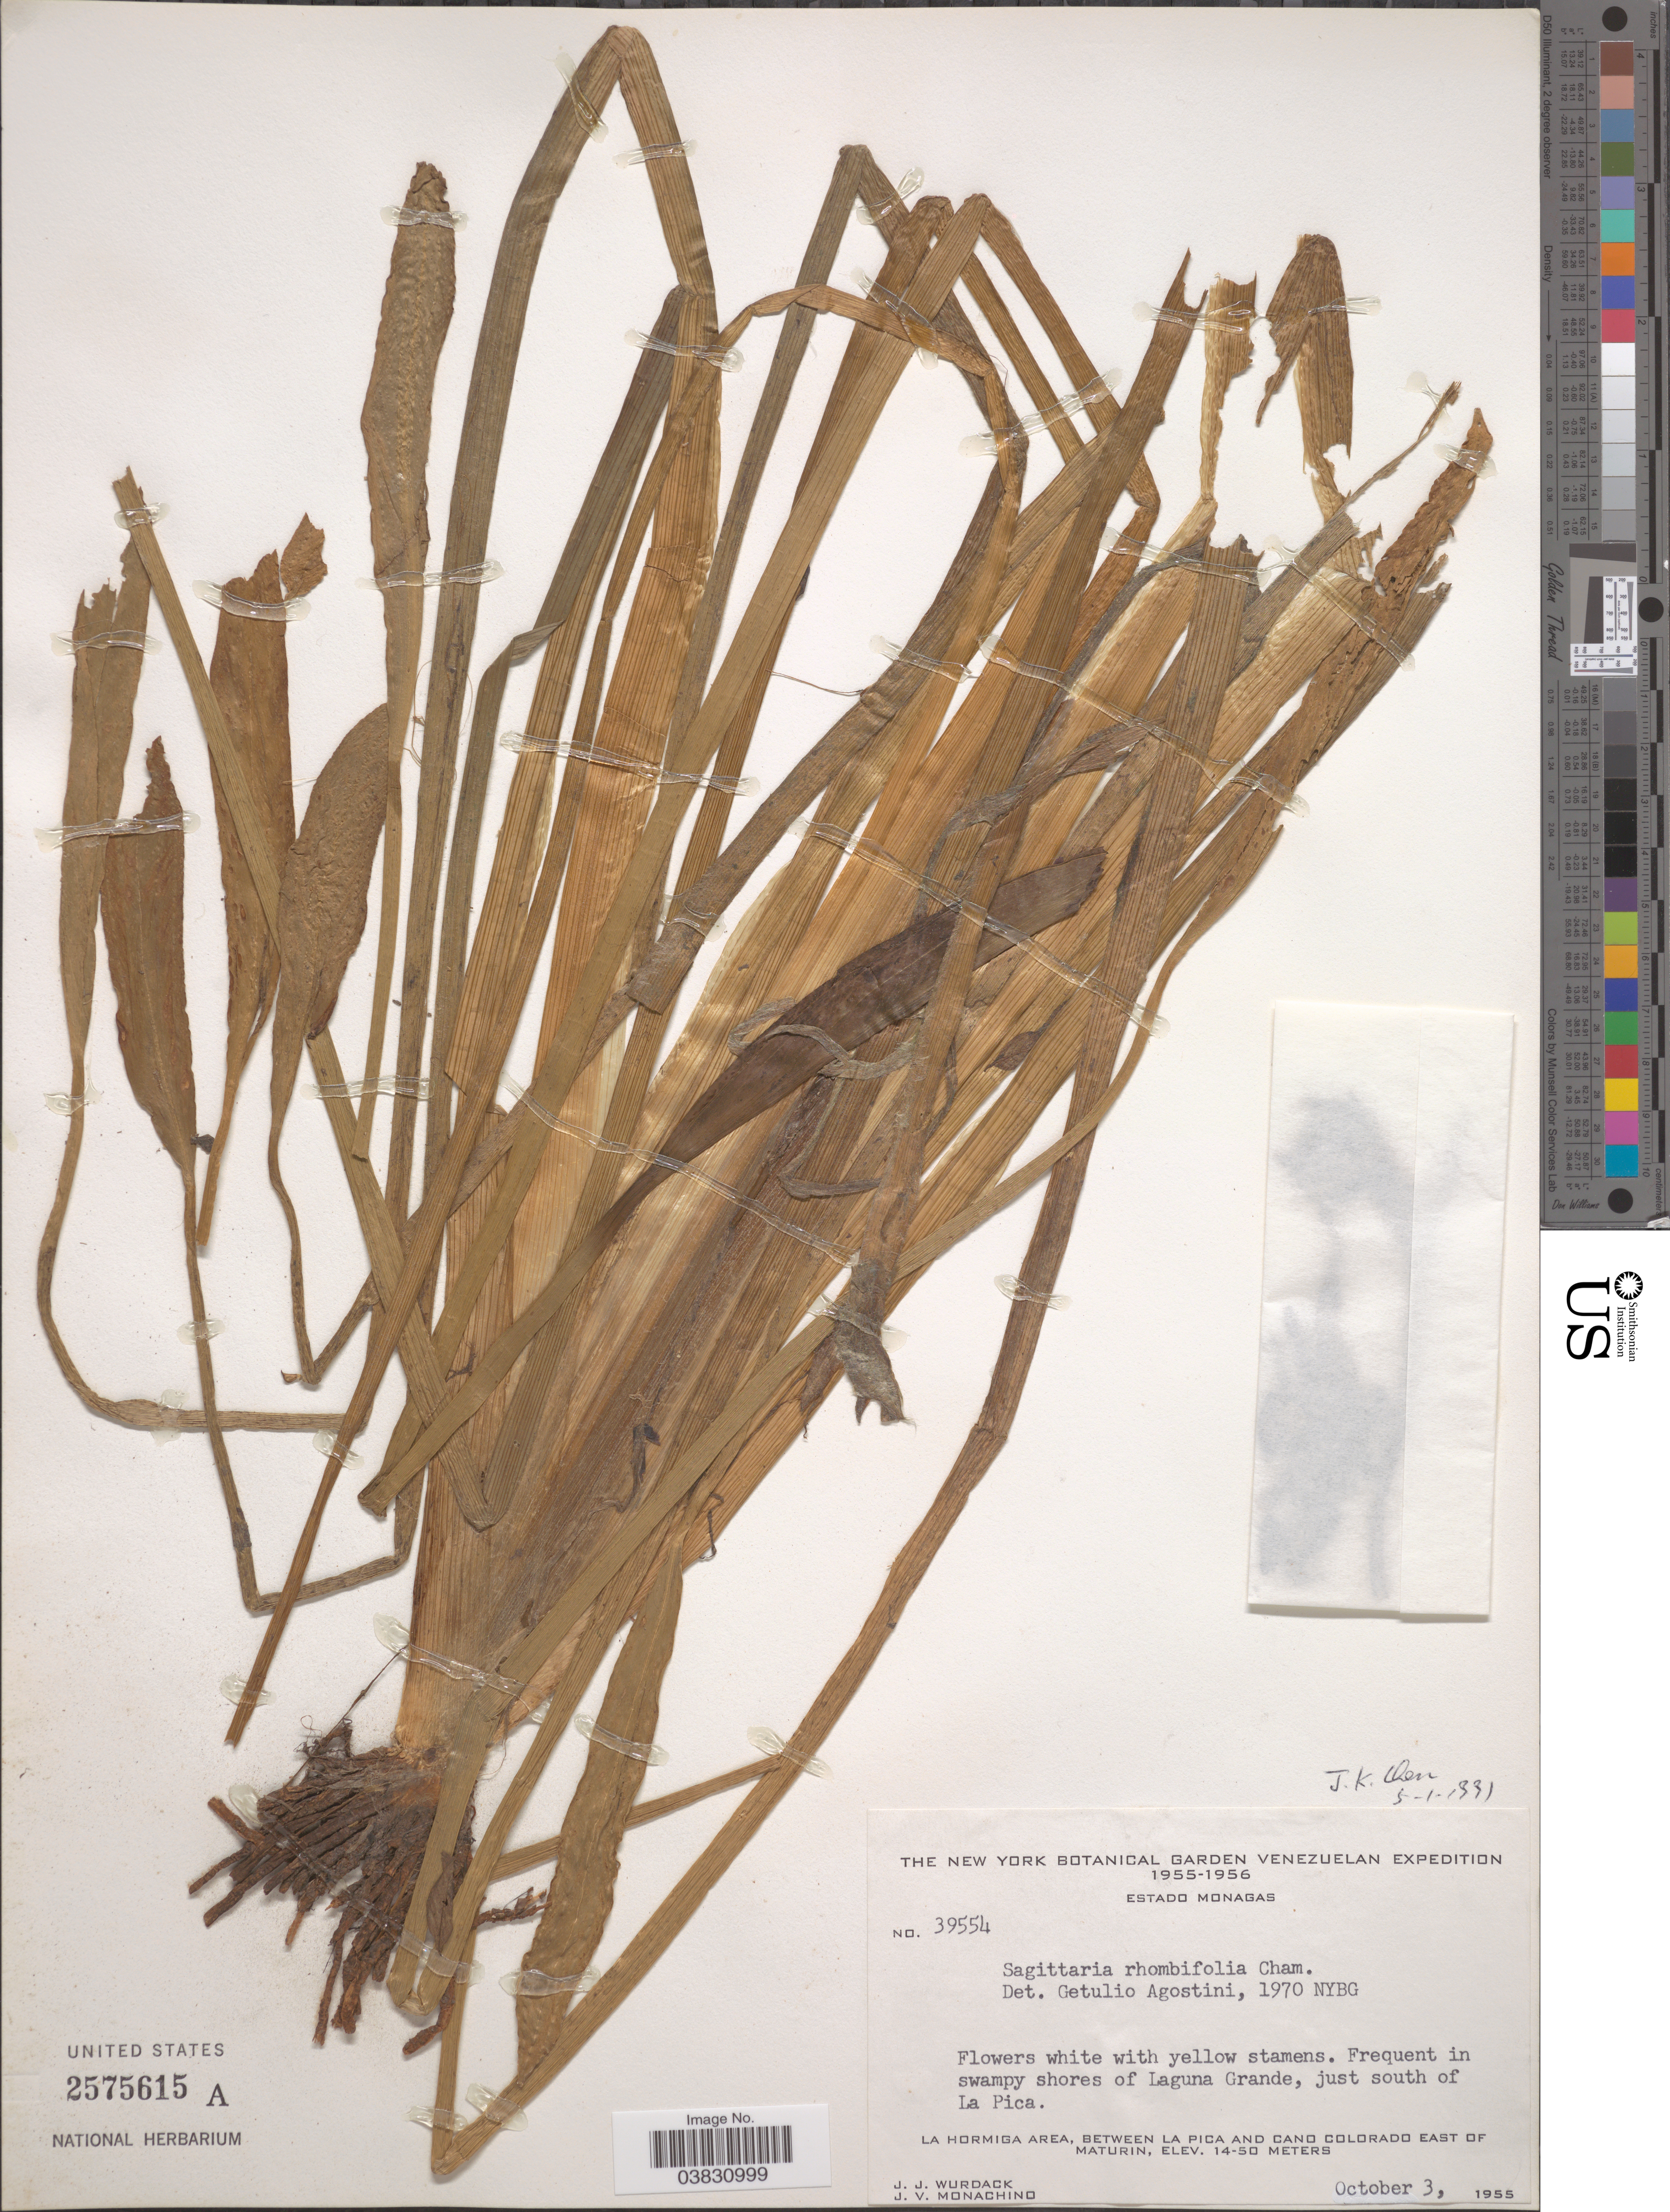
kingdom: Plantae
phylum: Tracheophyta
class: Liliopsida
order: Alismatales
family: Alismataceae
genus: Sagittaria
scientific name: Sagittaria rhombifolia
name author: Cham.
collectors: J. J. Wurdack & J. V. Monachino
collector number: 39554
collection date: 1955-10-03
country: Venezuela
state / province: Monagas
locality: In swampy shores of Laguna Grande, just south of La Pica. La Hormiga area, between La Pica and cano Colorado east of Maturin.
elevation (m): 14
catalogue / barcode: US 2575615A